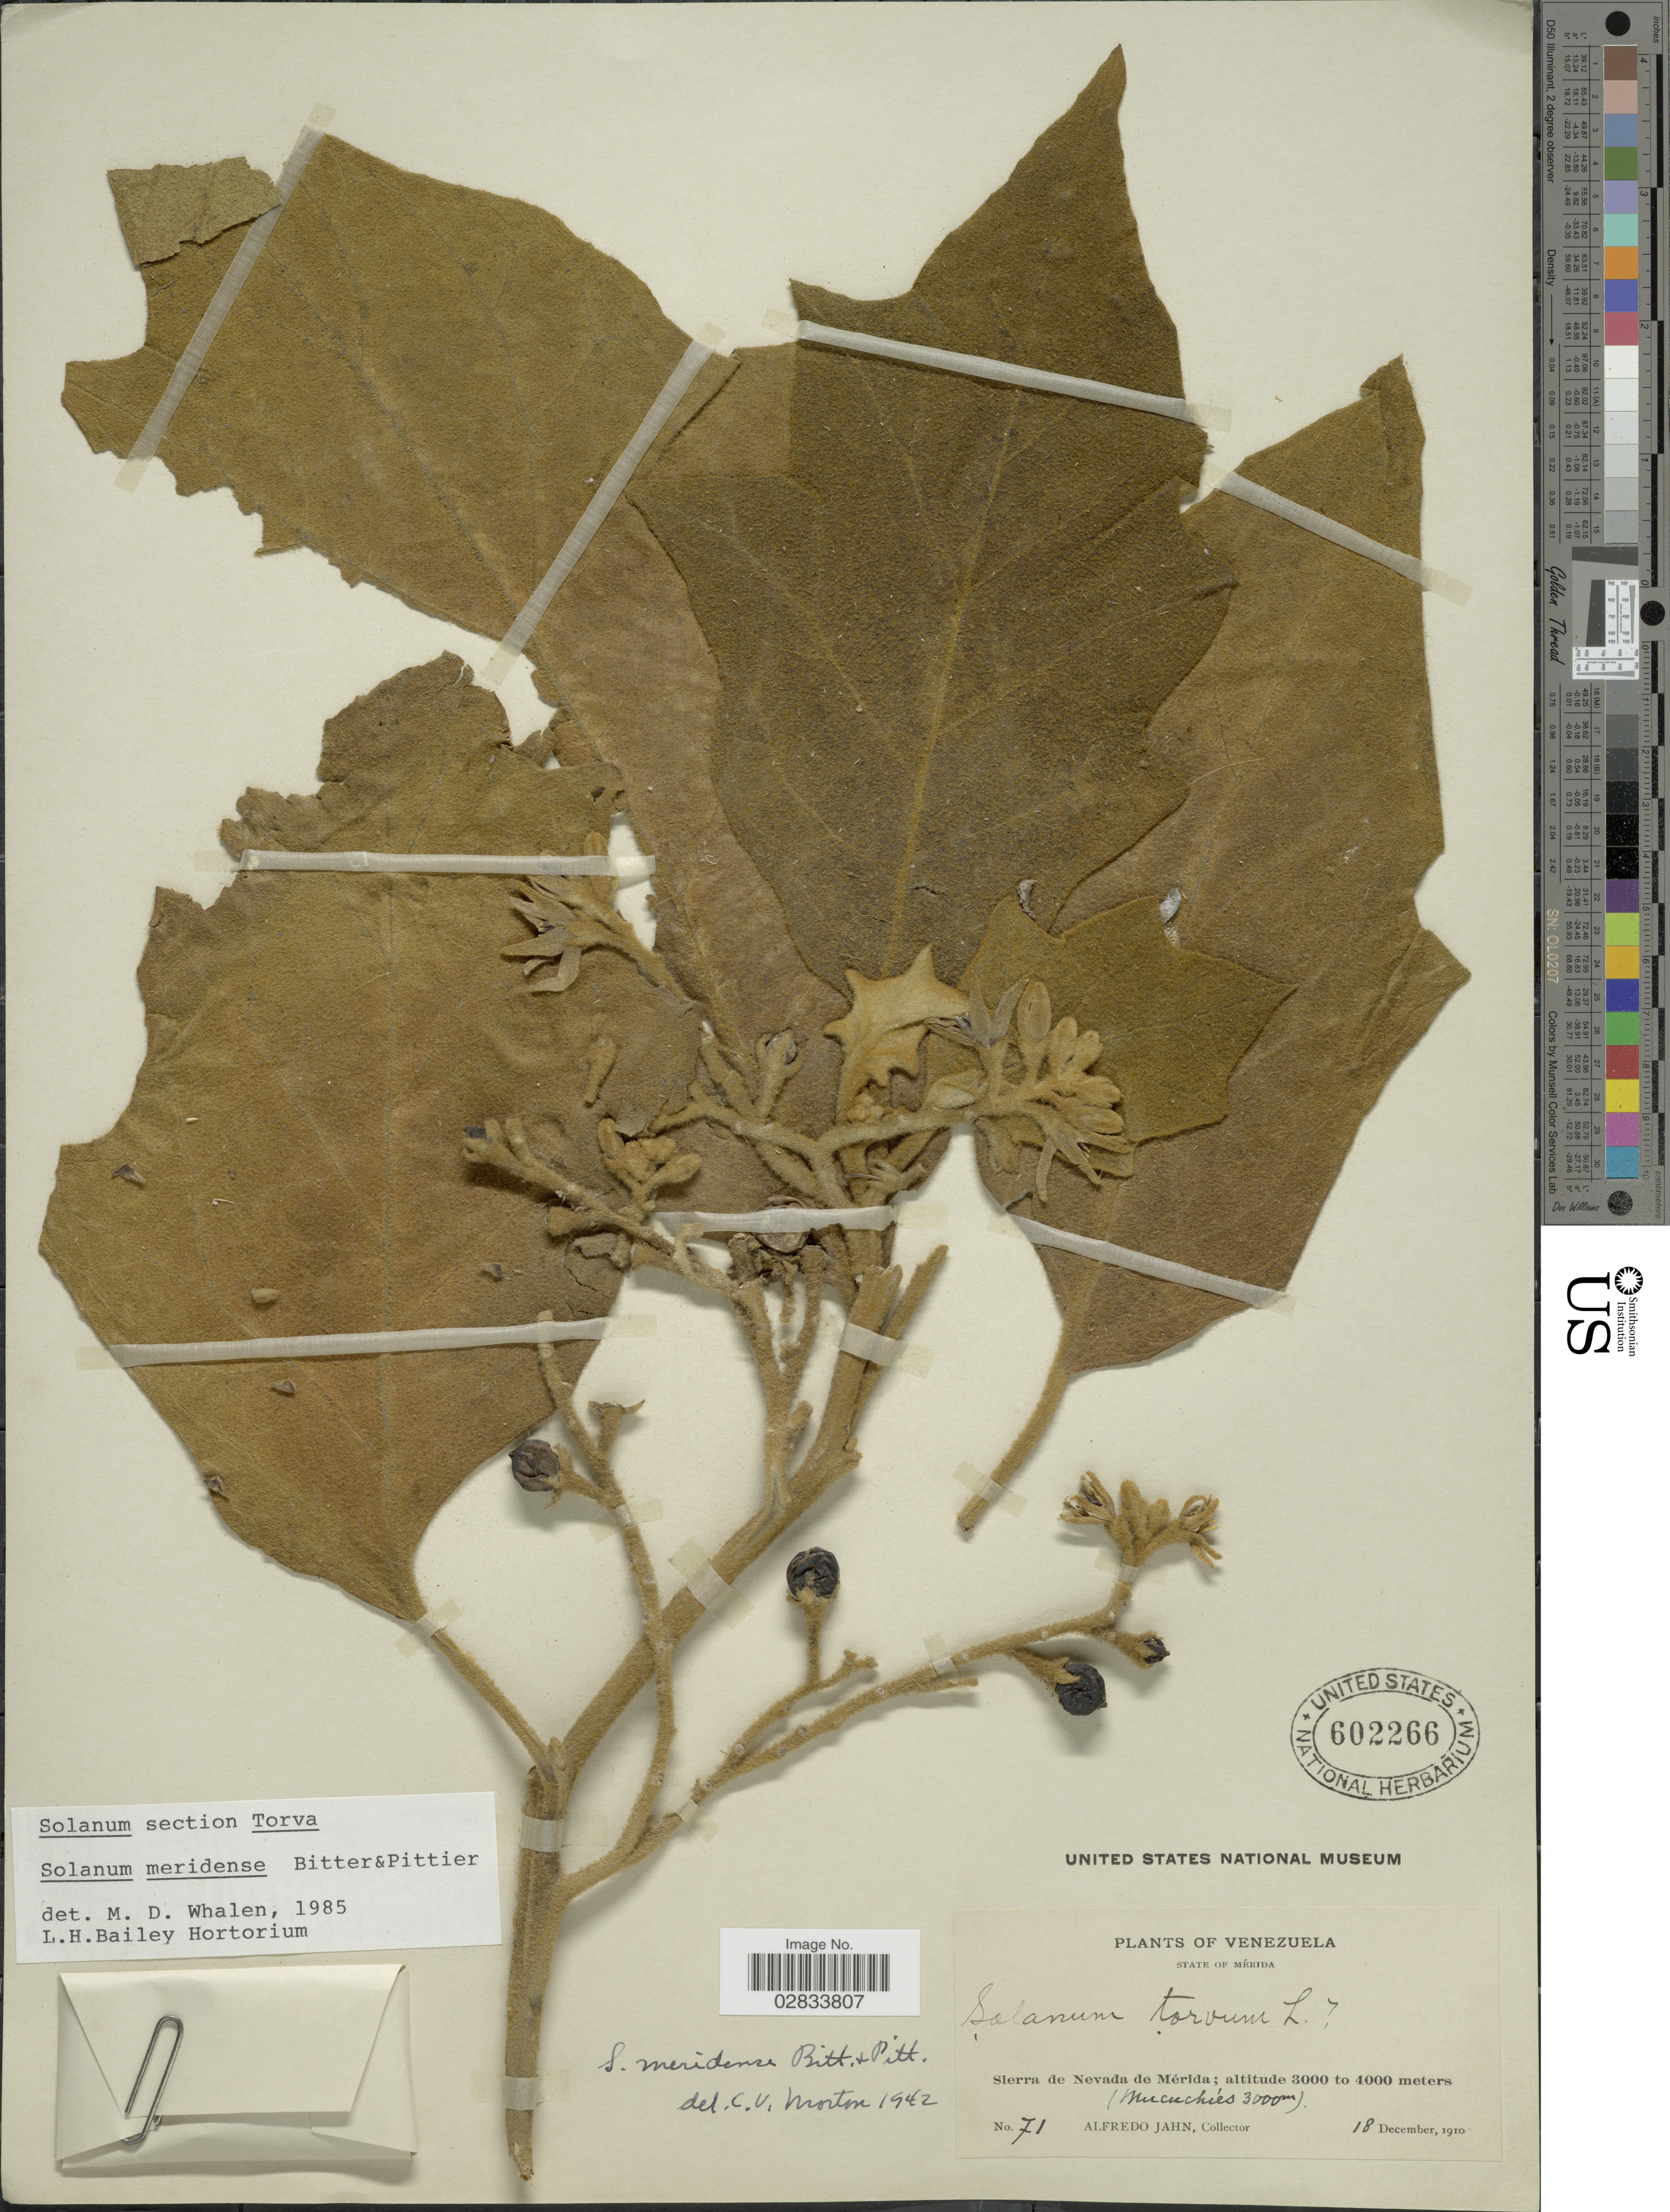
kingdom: Plantae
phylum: Tracheophyta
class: Magnoliopsida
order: Solanales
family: Solanaceae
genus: Solanum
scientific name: Solanum meridense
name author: Bitter & Pittier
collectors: A. Jahn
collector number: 71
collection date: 1910-12-18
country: Venezuela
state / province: Mérida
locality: State of Mérida, Sierra de Nevada de Mérida (Mucuchíes).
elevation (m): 3000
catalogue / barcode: US 602266